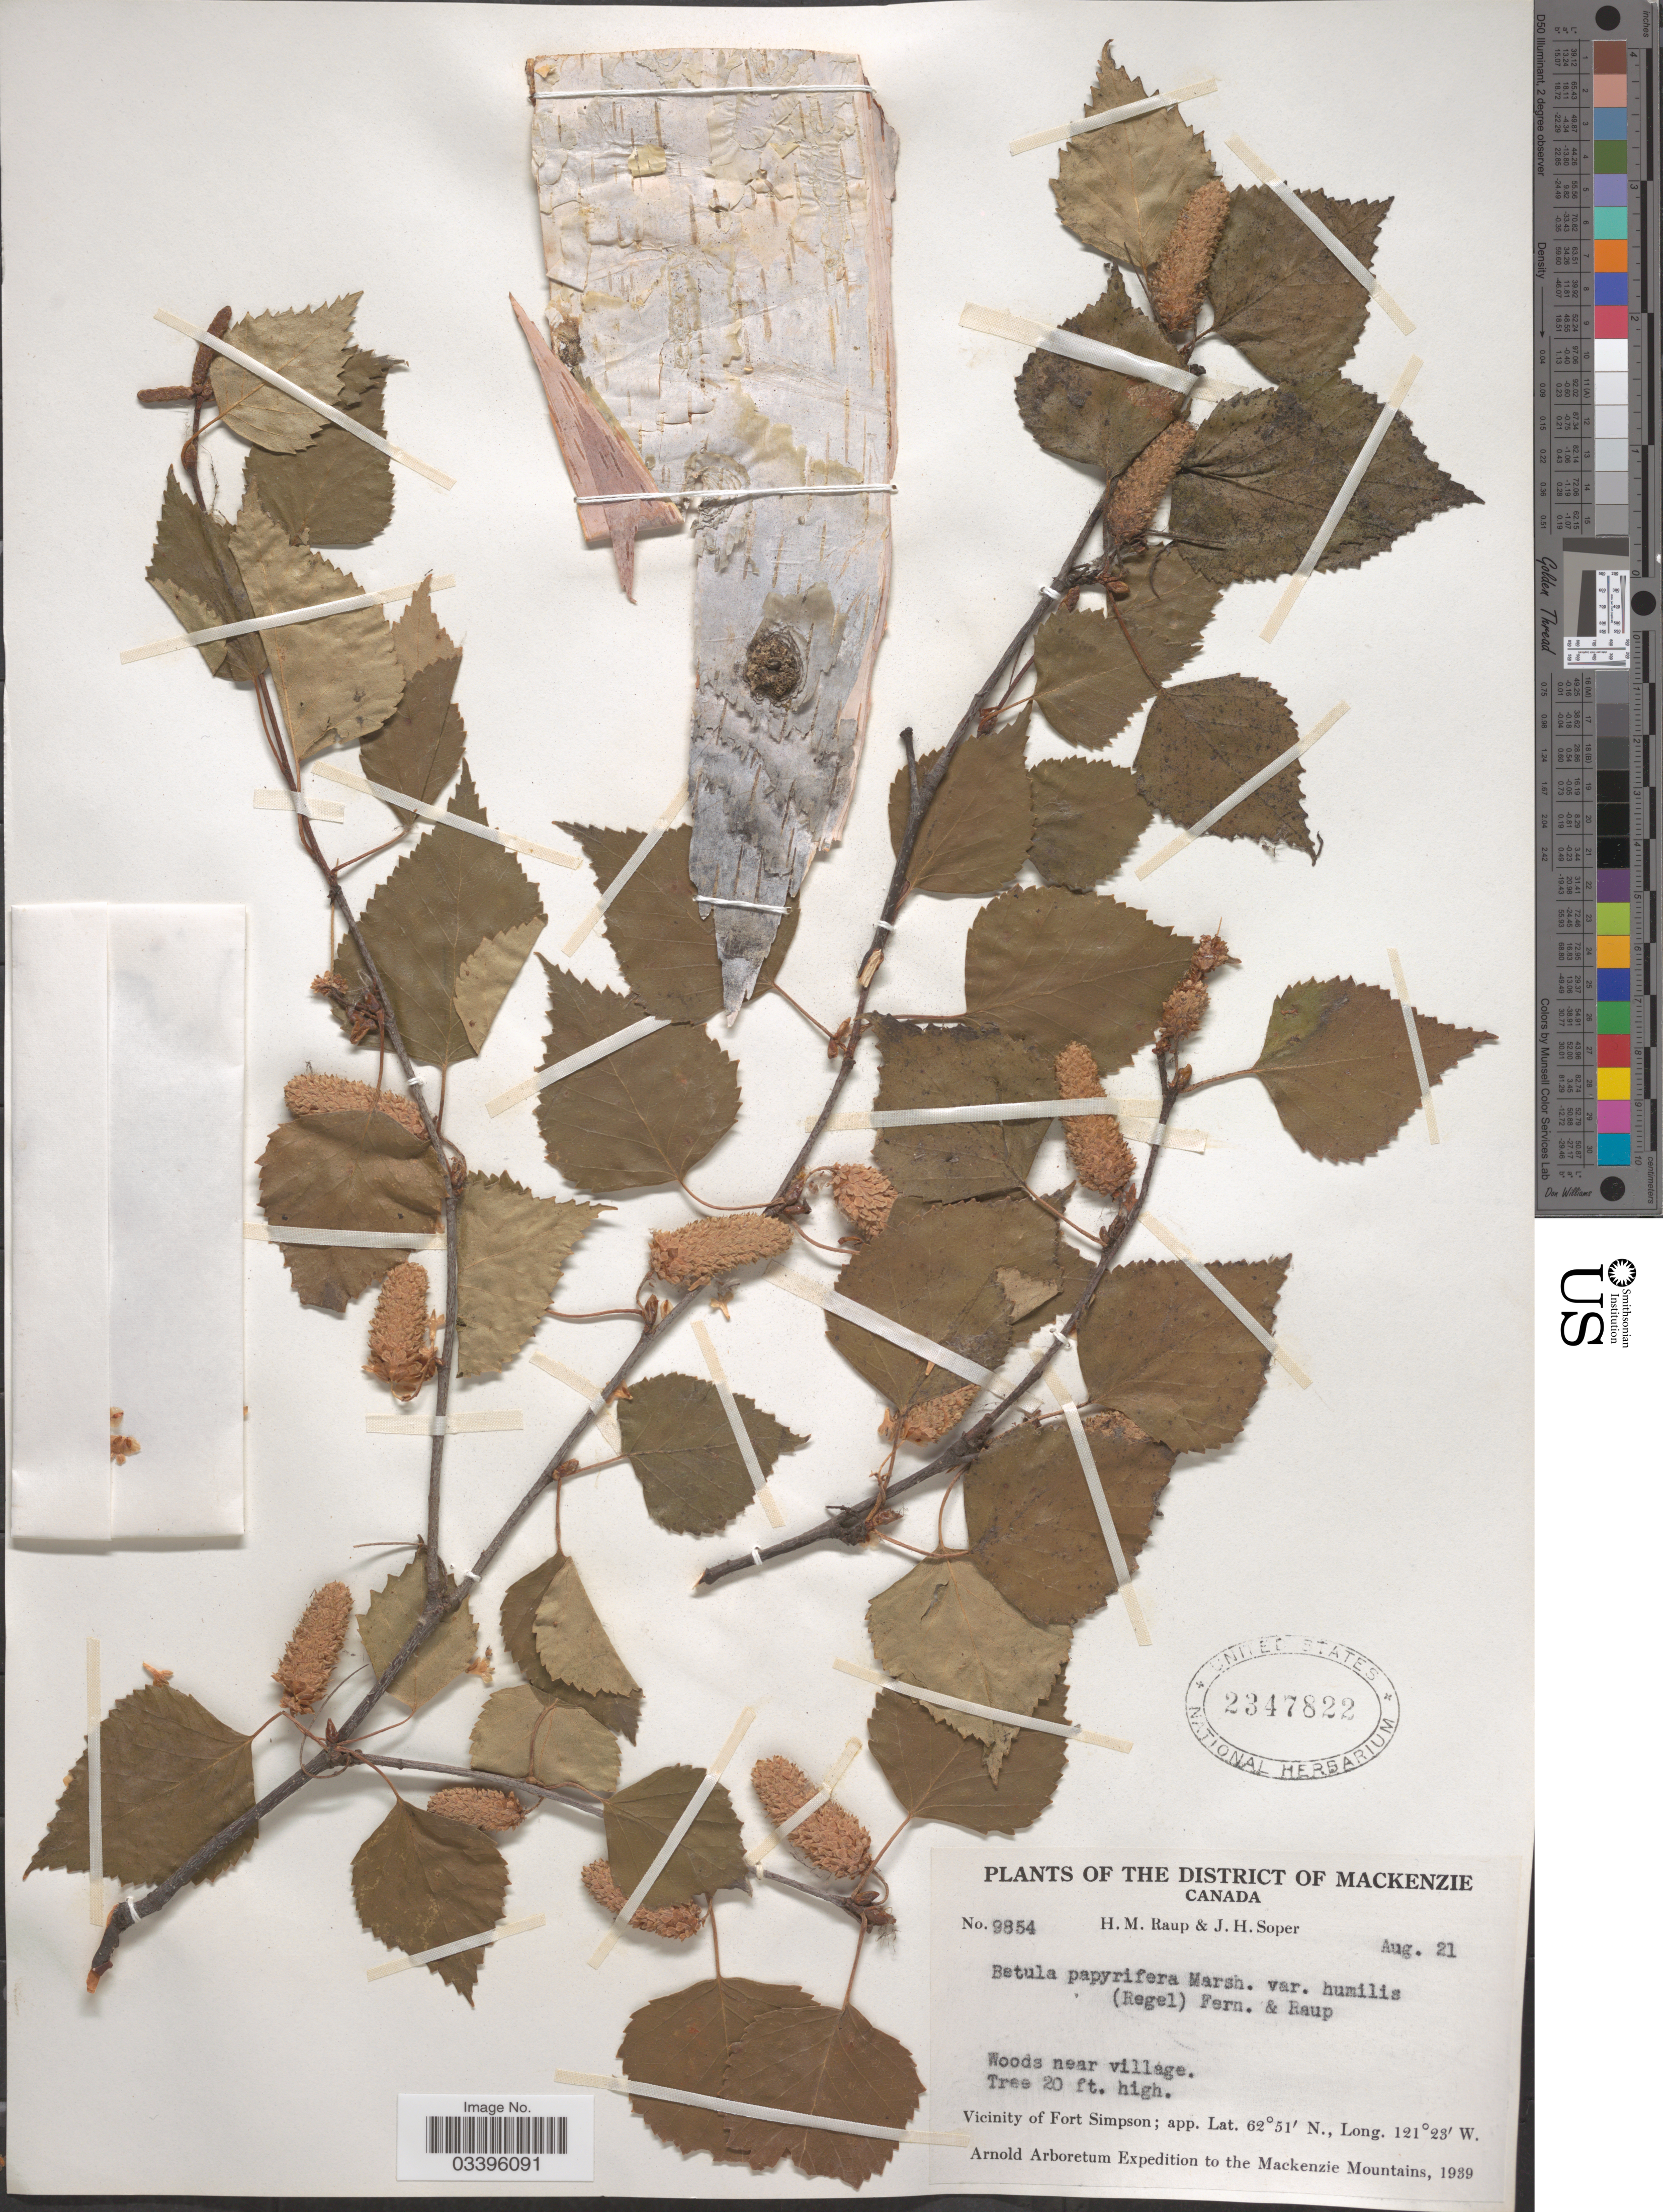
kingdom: Plantae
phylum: Tracheophyta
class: Magnoliopsida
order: Fagales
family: Betulaceae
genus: Betula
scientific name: Betula neoalaskana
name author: Sarg.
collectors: H. Raup & J. H. Soper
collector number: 9854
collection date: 1939-08-21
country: Canada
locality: The District of Mackenzie, Woods near village. Vicinity of Fort Simpson. Mackenzie Mountains.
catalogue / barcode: US 2347822